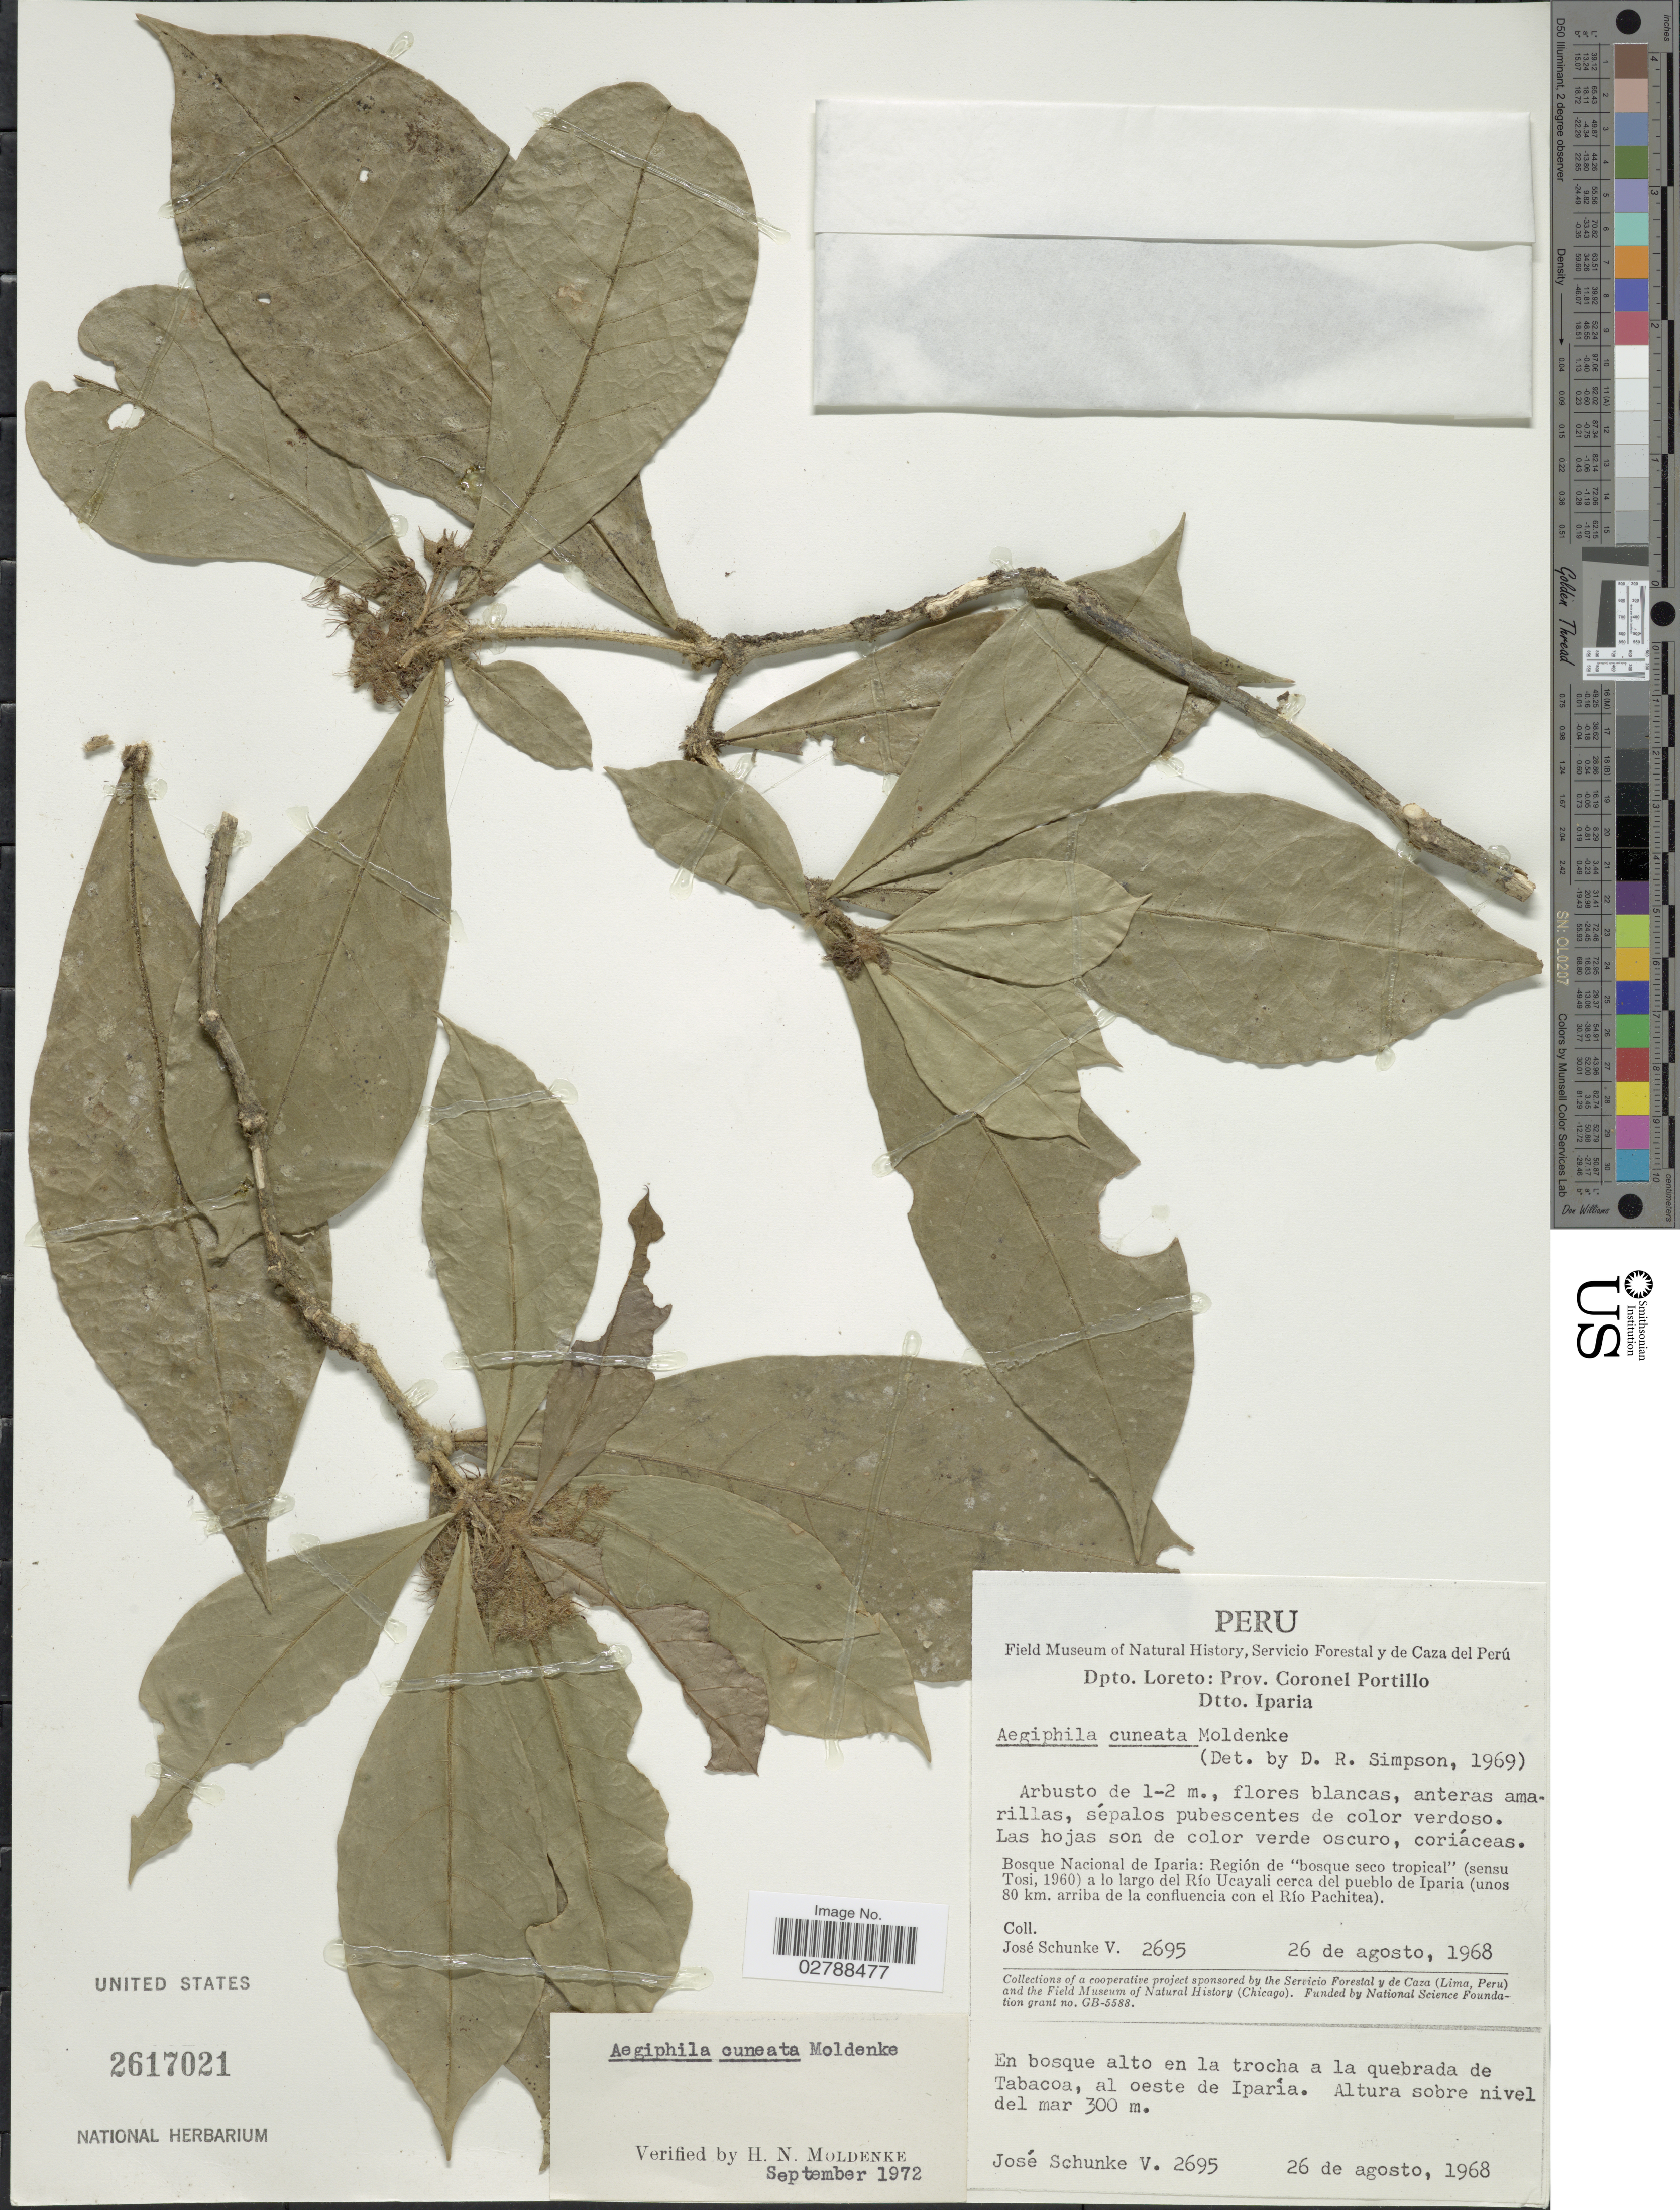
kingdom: Plantae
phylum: Tracheophyta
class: Magnoliopsida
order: Lamiales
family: Lamiaceae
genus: Aegiphila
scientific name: Aegiphila cuneata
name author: Moldenke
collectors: J. Schunke Vigo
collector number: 2695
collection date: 1968-08-26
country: Peru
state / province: Loreto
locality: Dpto. Loreto: Prov. Coronel Portillo, Dtto. Iparia, Bosque Nacional de Iparia: Región de "bosque seco tropical" (sensu Tosi, 1960) a lo largo del Río Ucayali cerca del pueblo de Iparia (unos 80 km. arriba de la confluencia con el Río Pachitea), En bosque alto en la trocha a la quebrada de Tabacoa, al oeste de Iparía.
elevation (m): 300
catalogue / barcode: US 2617021